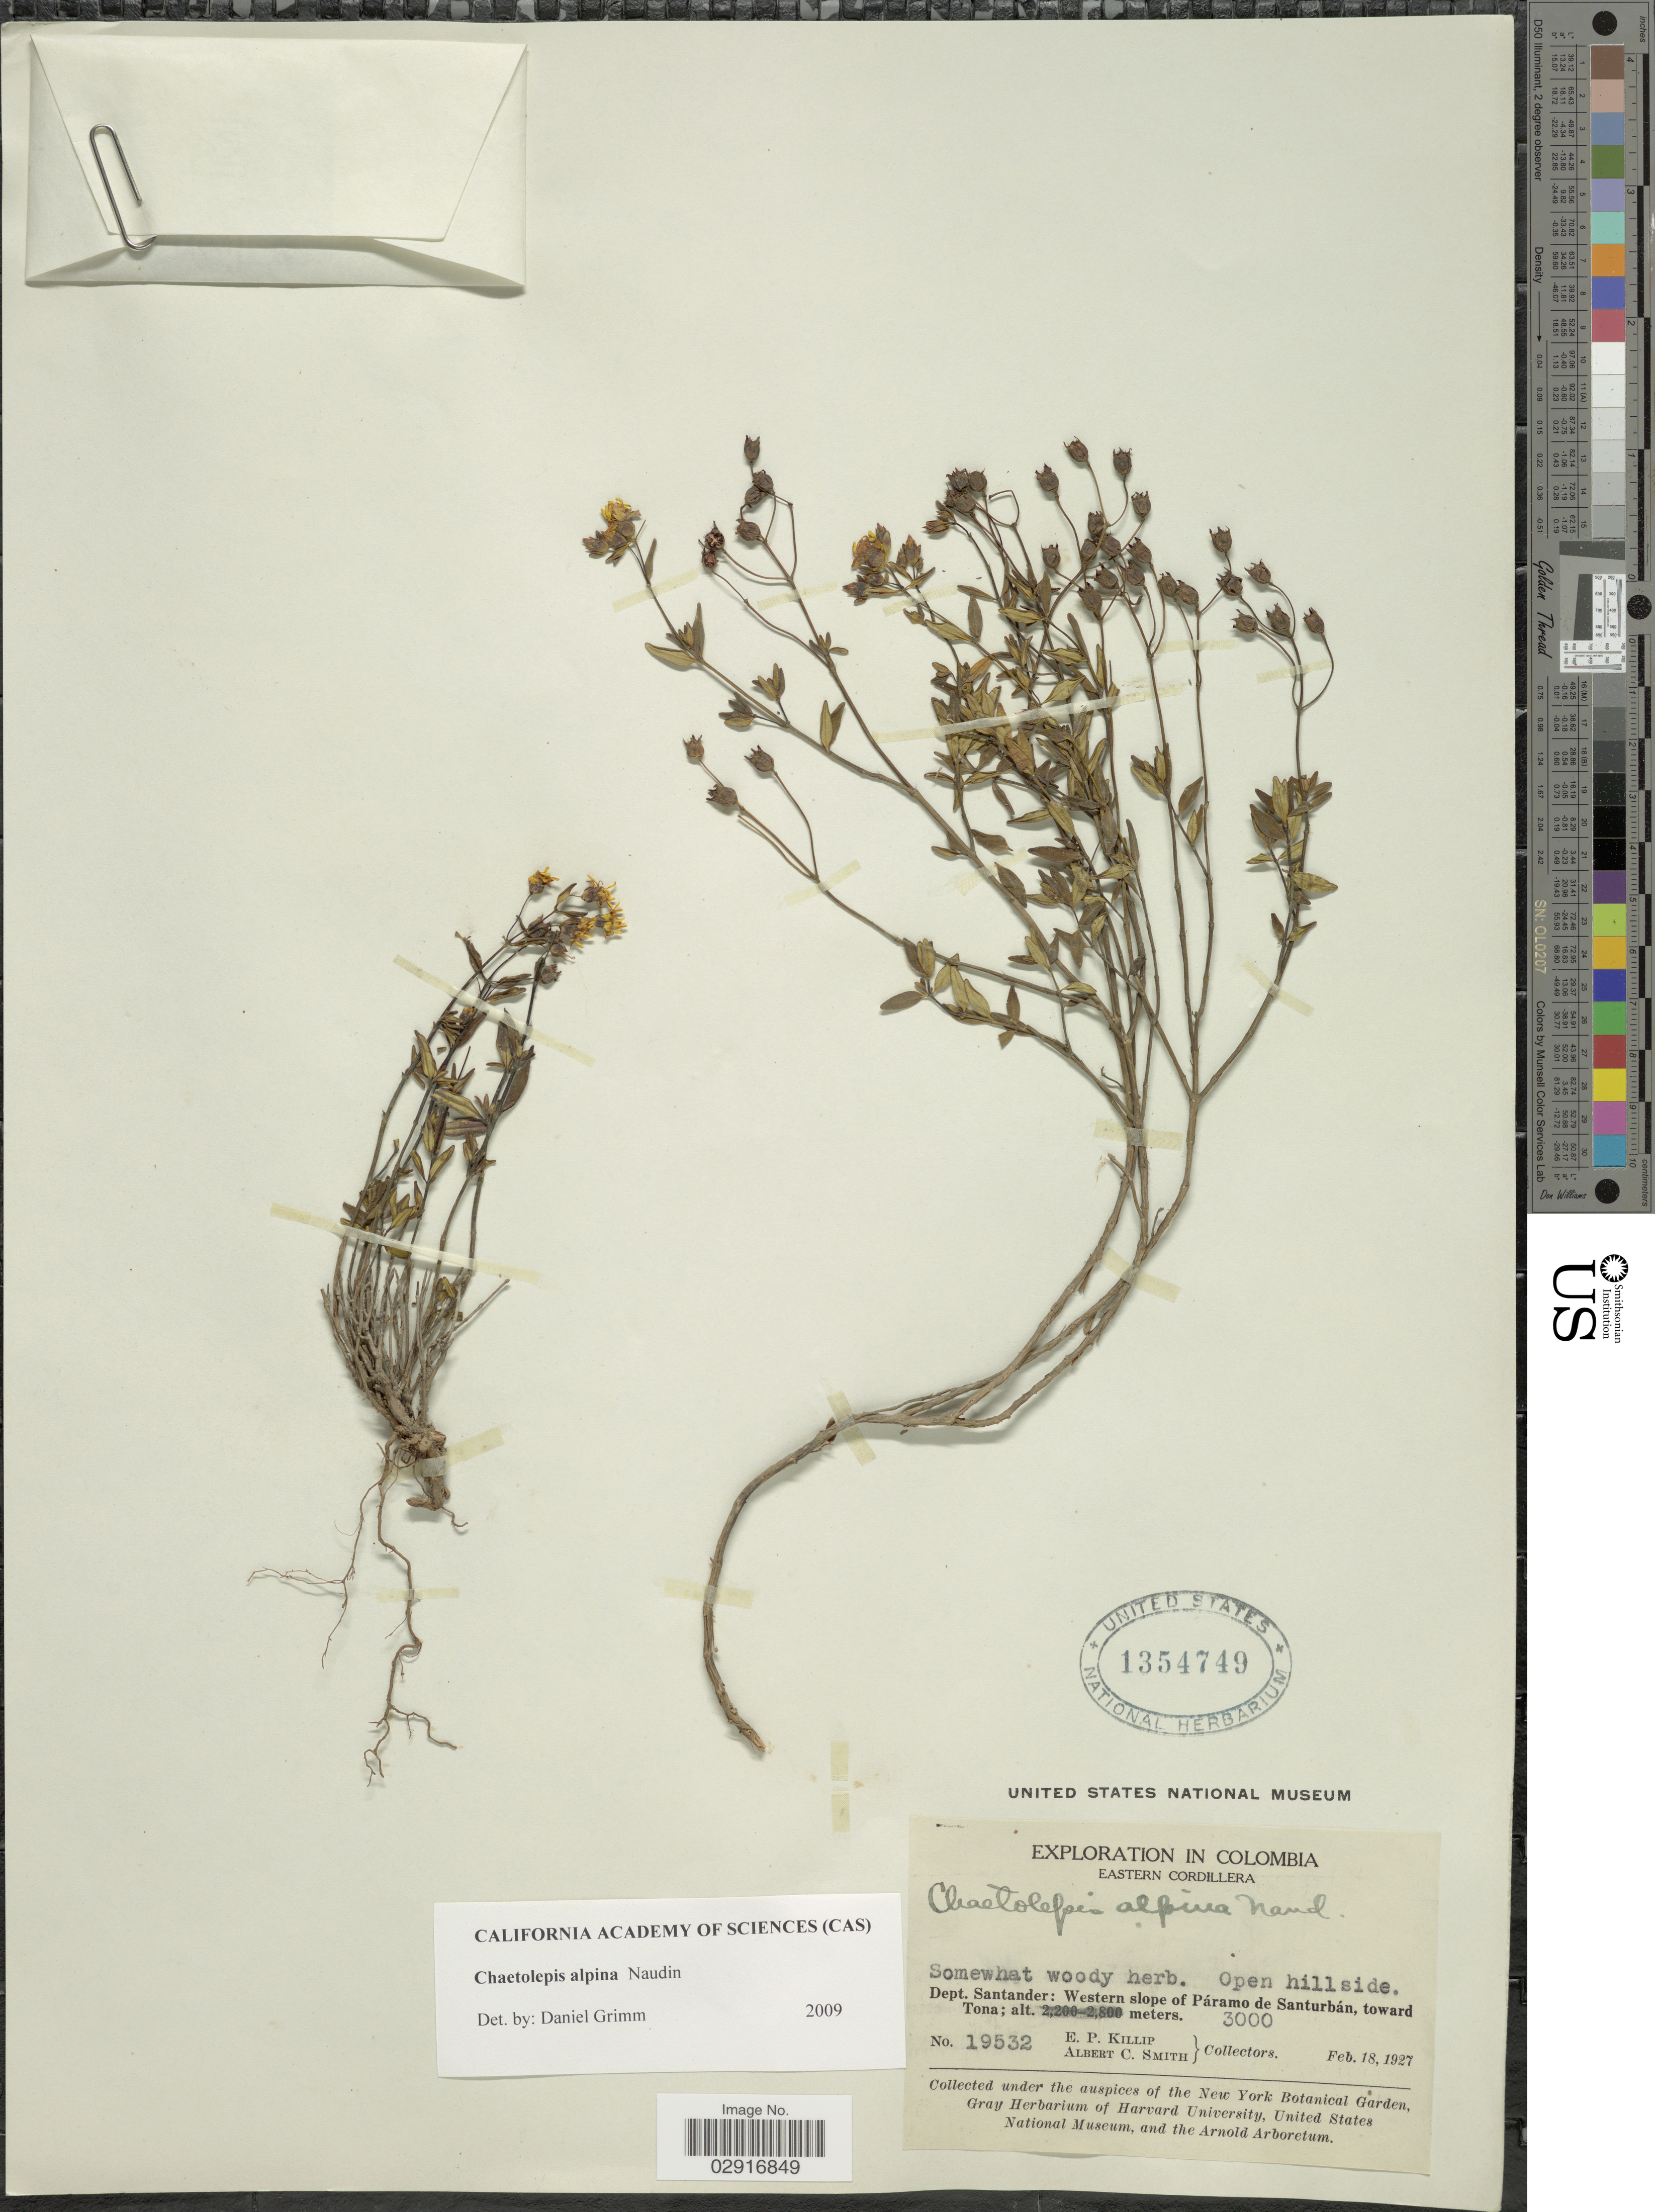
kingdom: Plantae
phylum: Tracheophyta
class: Magnoliopsida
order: Myrtales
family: Melastomataceae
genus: Chaetolepis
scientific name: Chaetolepis alpina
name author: Naudin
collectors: E. P. Killip & A. C. Smith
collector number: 19532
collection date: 1927-02-18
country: Colombia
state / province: Santander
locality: Eastern Cordillera. Dept. Santander: Western slope of Páramo de Santurbán, toward Tona.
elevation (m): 3000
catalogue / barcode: US 1354749